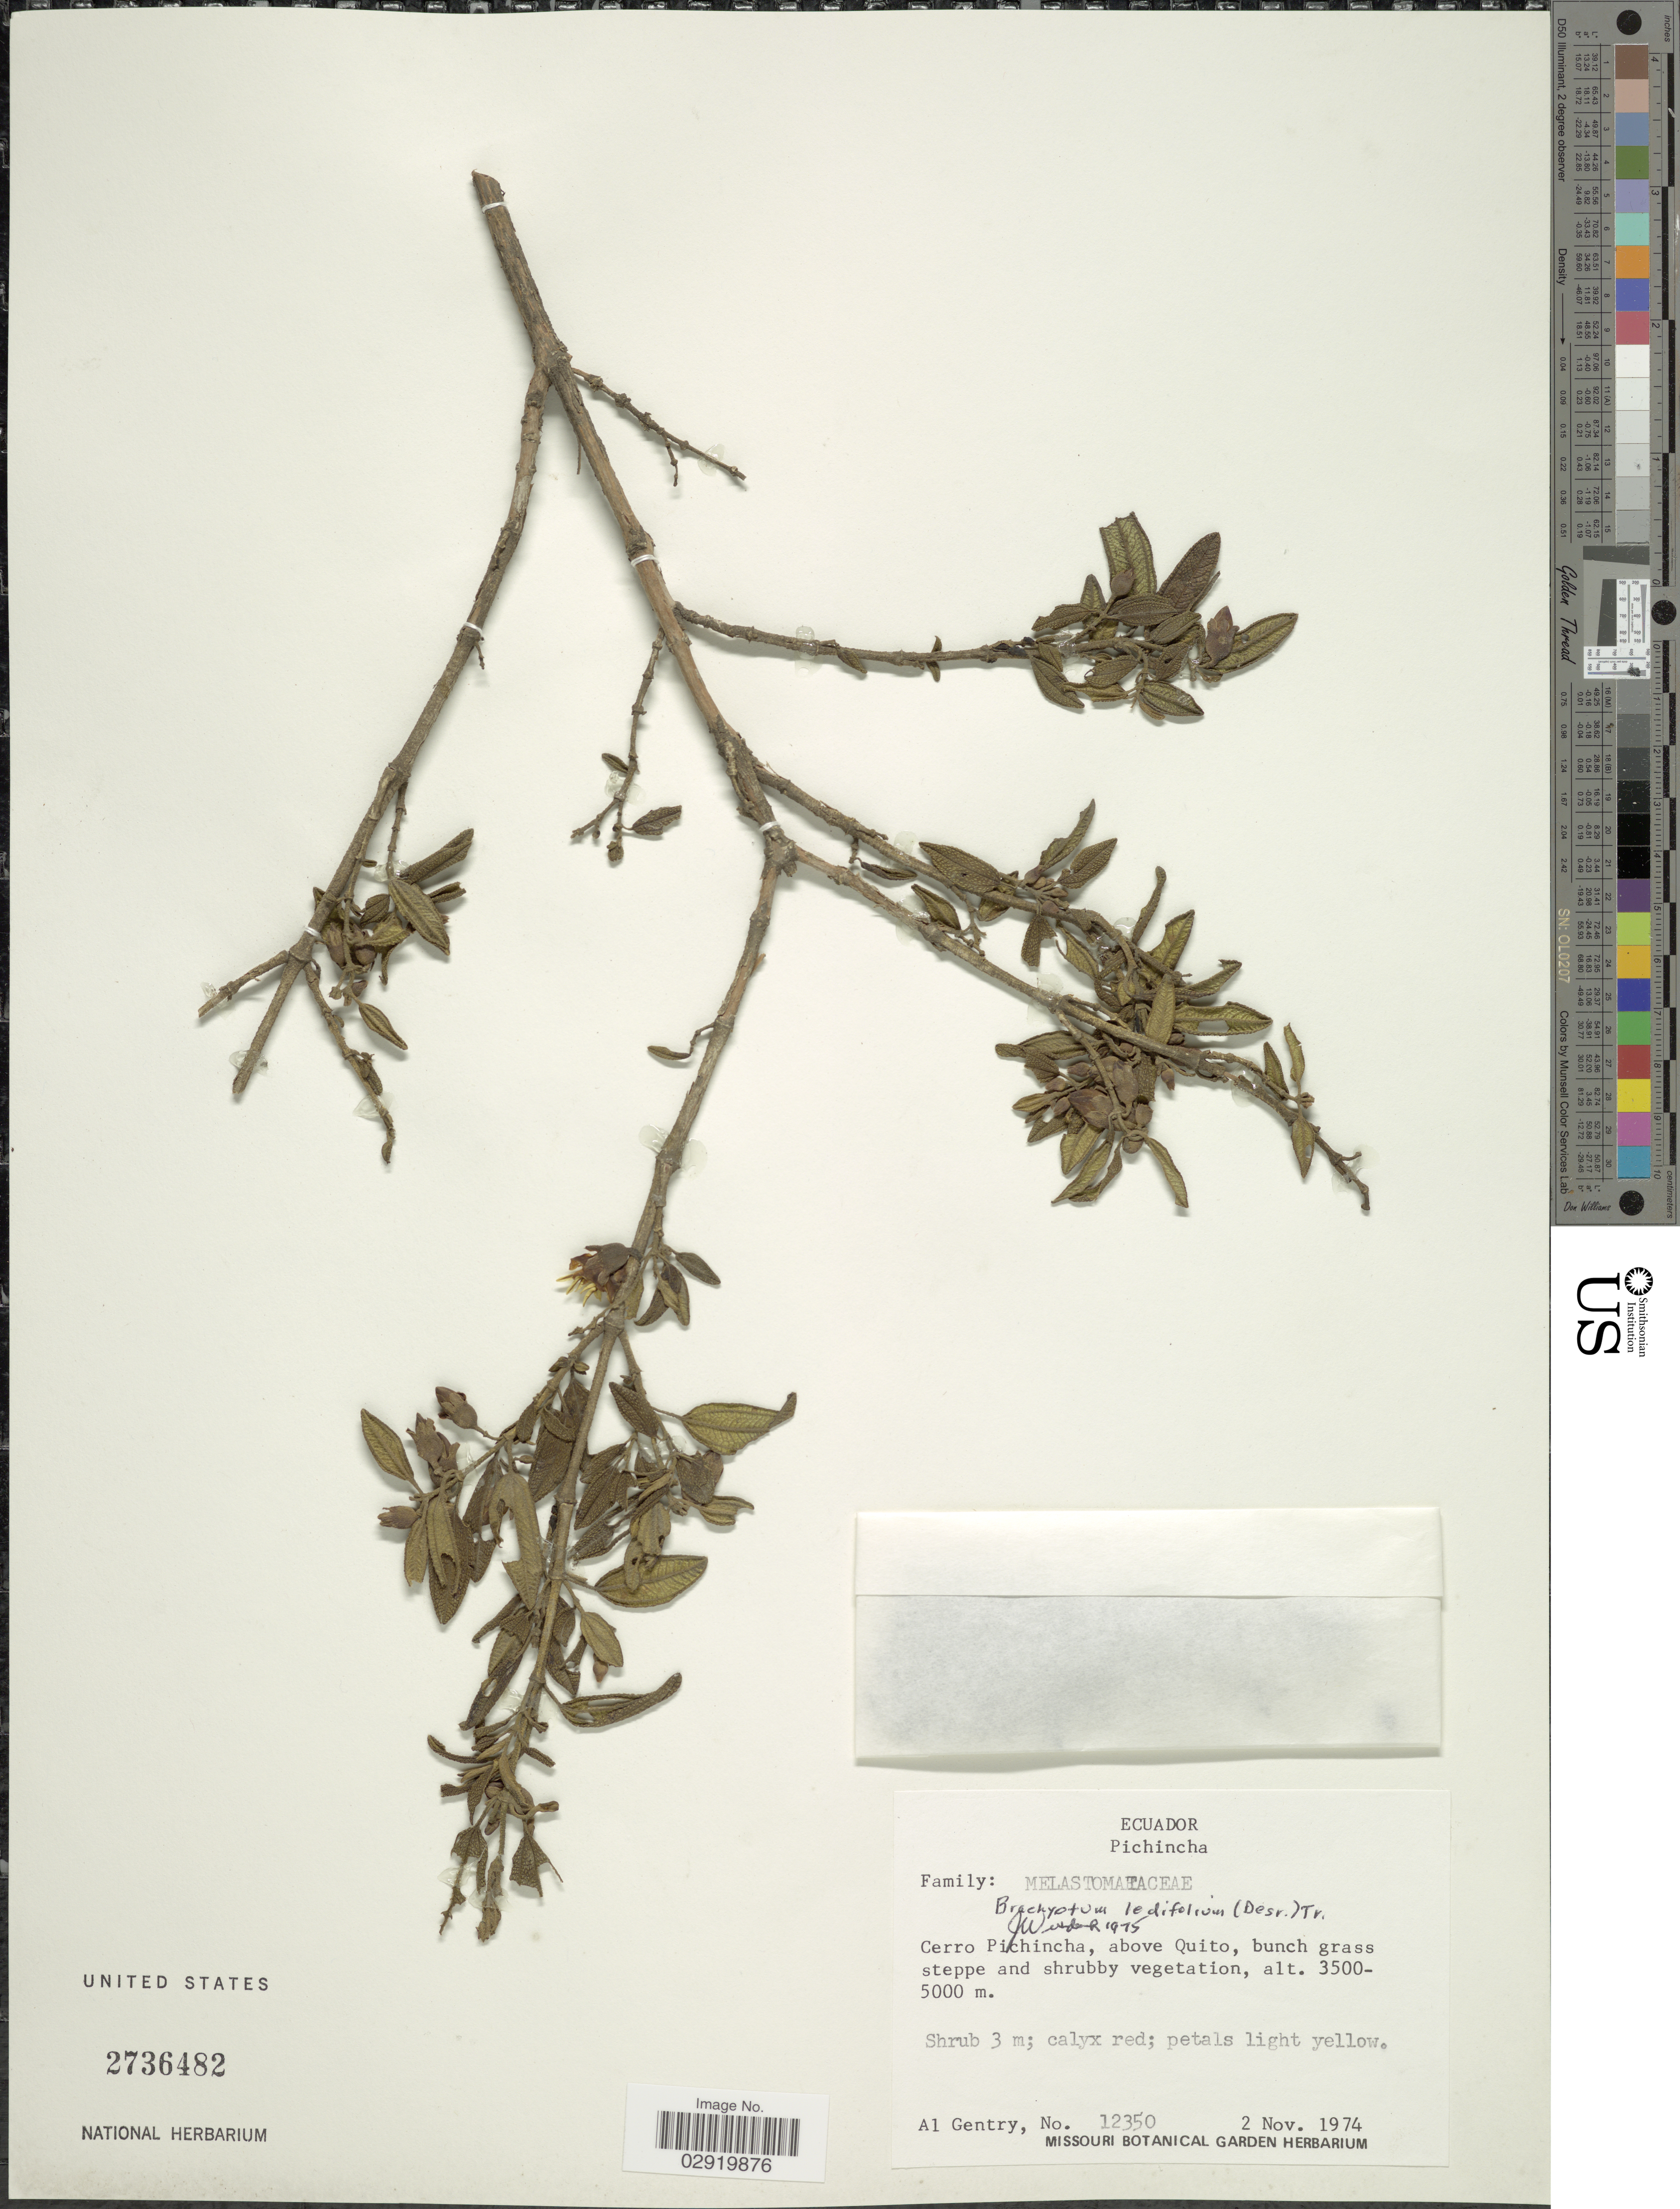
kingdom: Plantae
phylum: Tracheophyta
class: Magnoliopsida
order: Myrtales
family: Melastomataceae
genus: Brachyotum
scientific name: Brachyotum ledifolium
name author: (Desr.) Triana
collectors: A. H. Gentry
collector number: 12350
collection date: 1974-11-02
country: Ecuador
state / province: Pichincha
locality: cerro Pichincha, above Quito.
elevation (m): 3500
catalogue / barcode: US 2736482